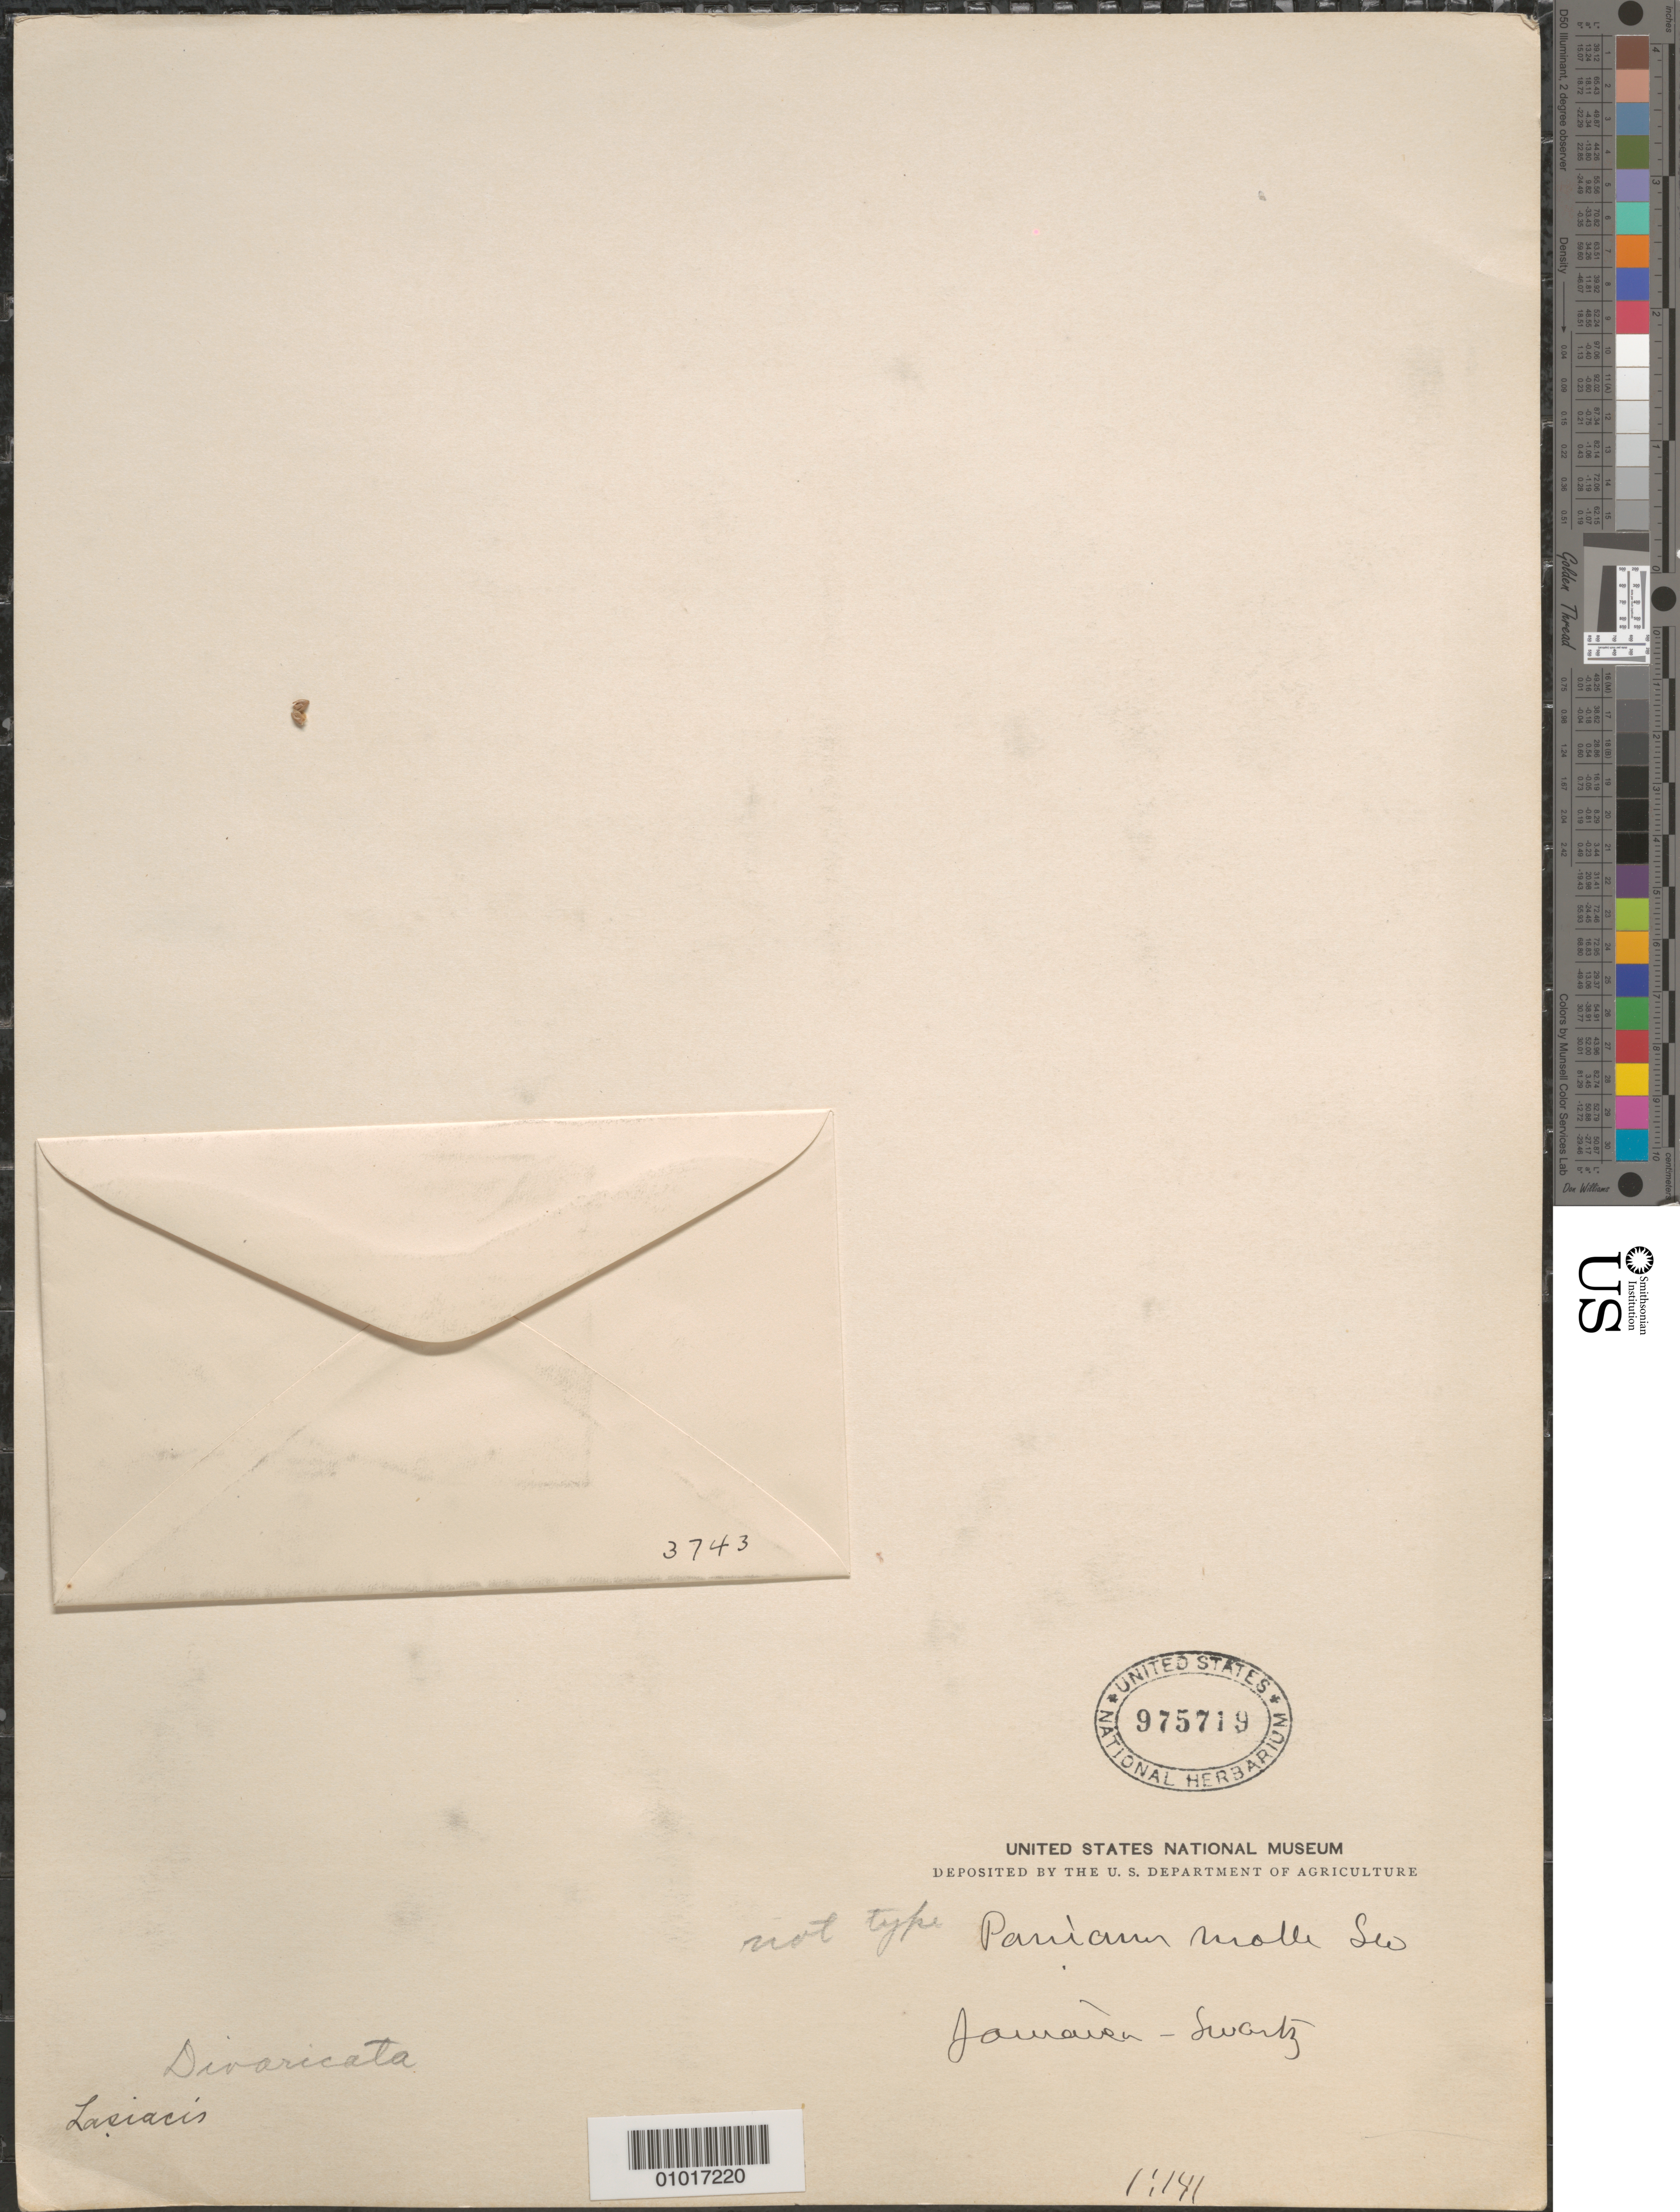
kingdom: Plantae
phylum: Tracheophyta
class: Liliopsida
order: Poales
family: Poaceae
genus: Lasiacis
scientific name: Lasiacis divaricata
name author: (L.) Hitchc.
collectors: O. Swartz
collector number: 3743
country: Jamaica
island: Jamaica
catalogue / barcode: US 975719